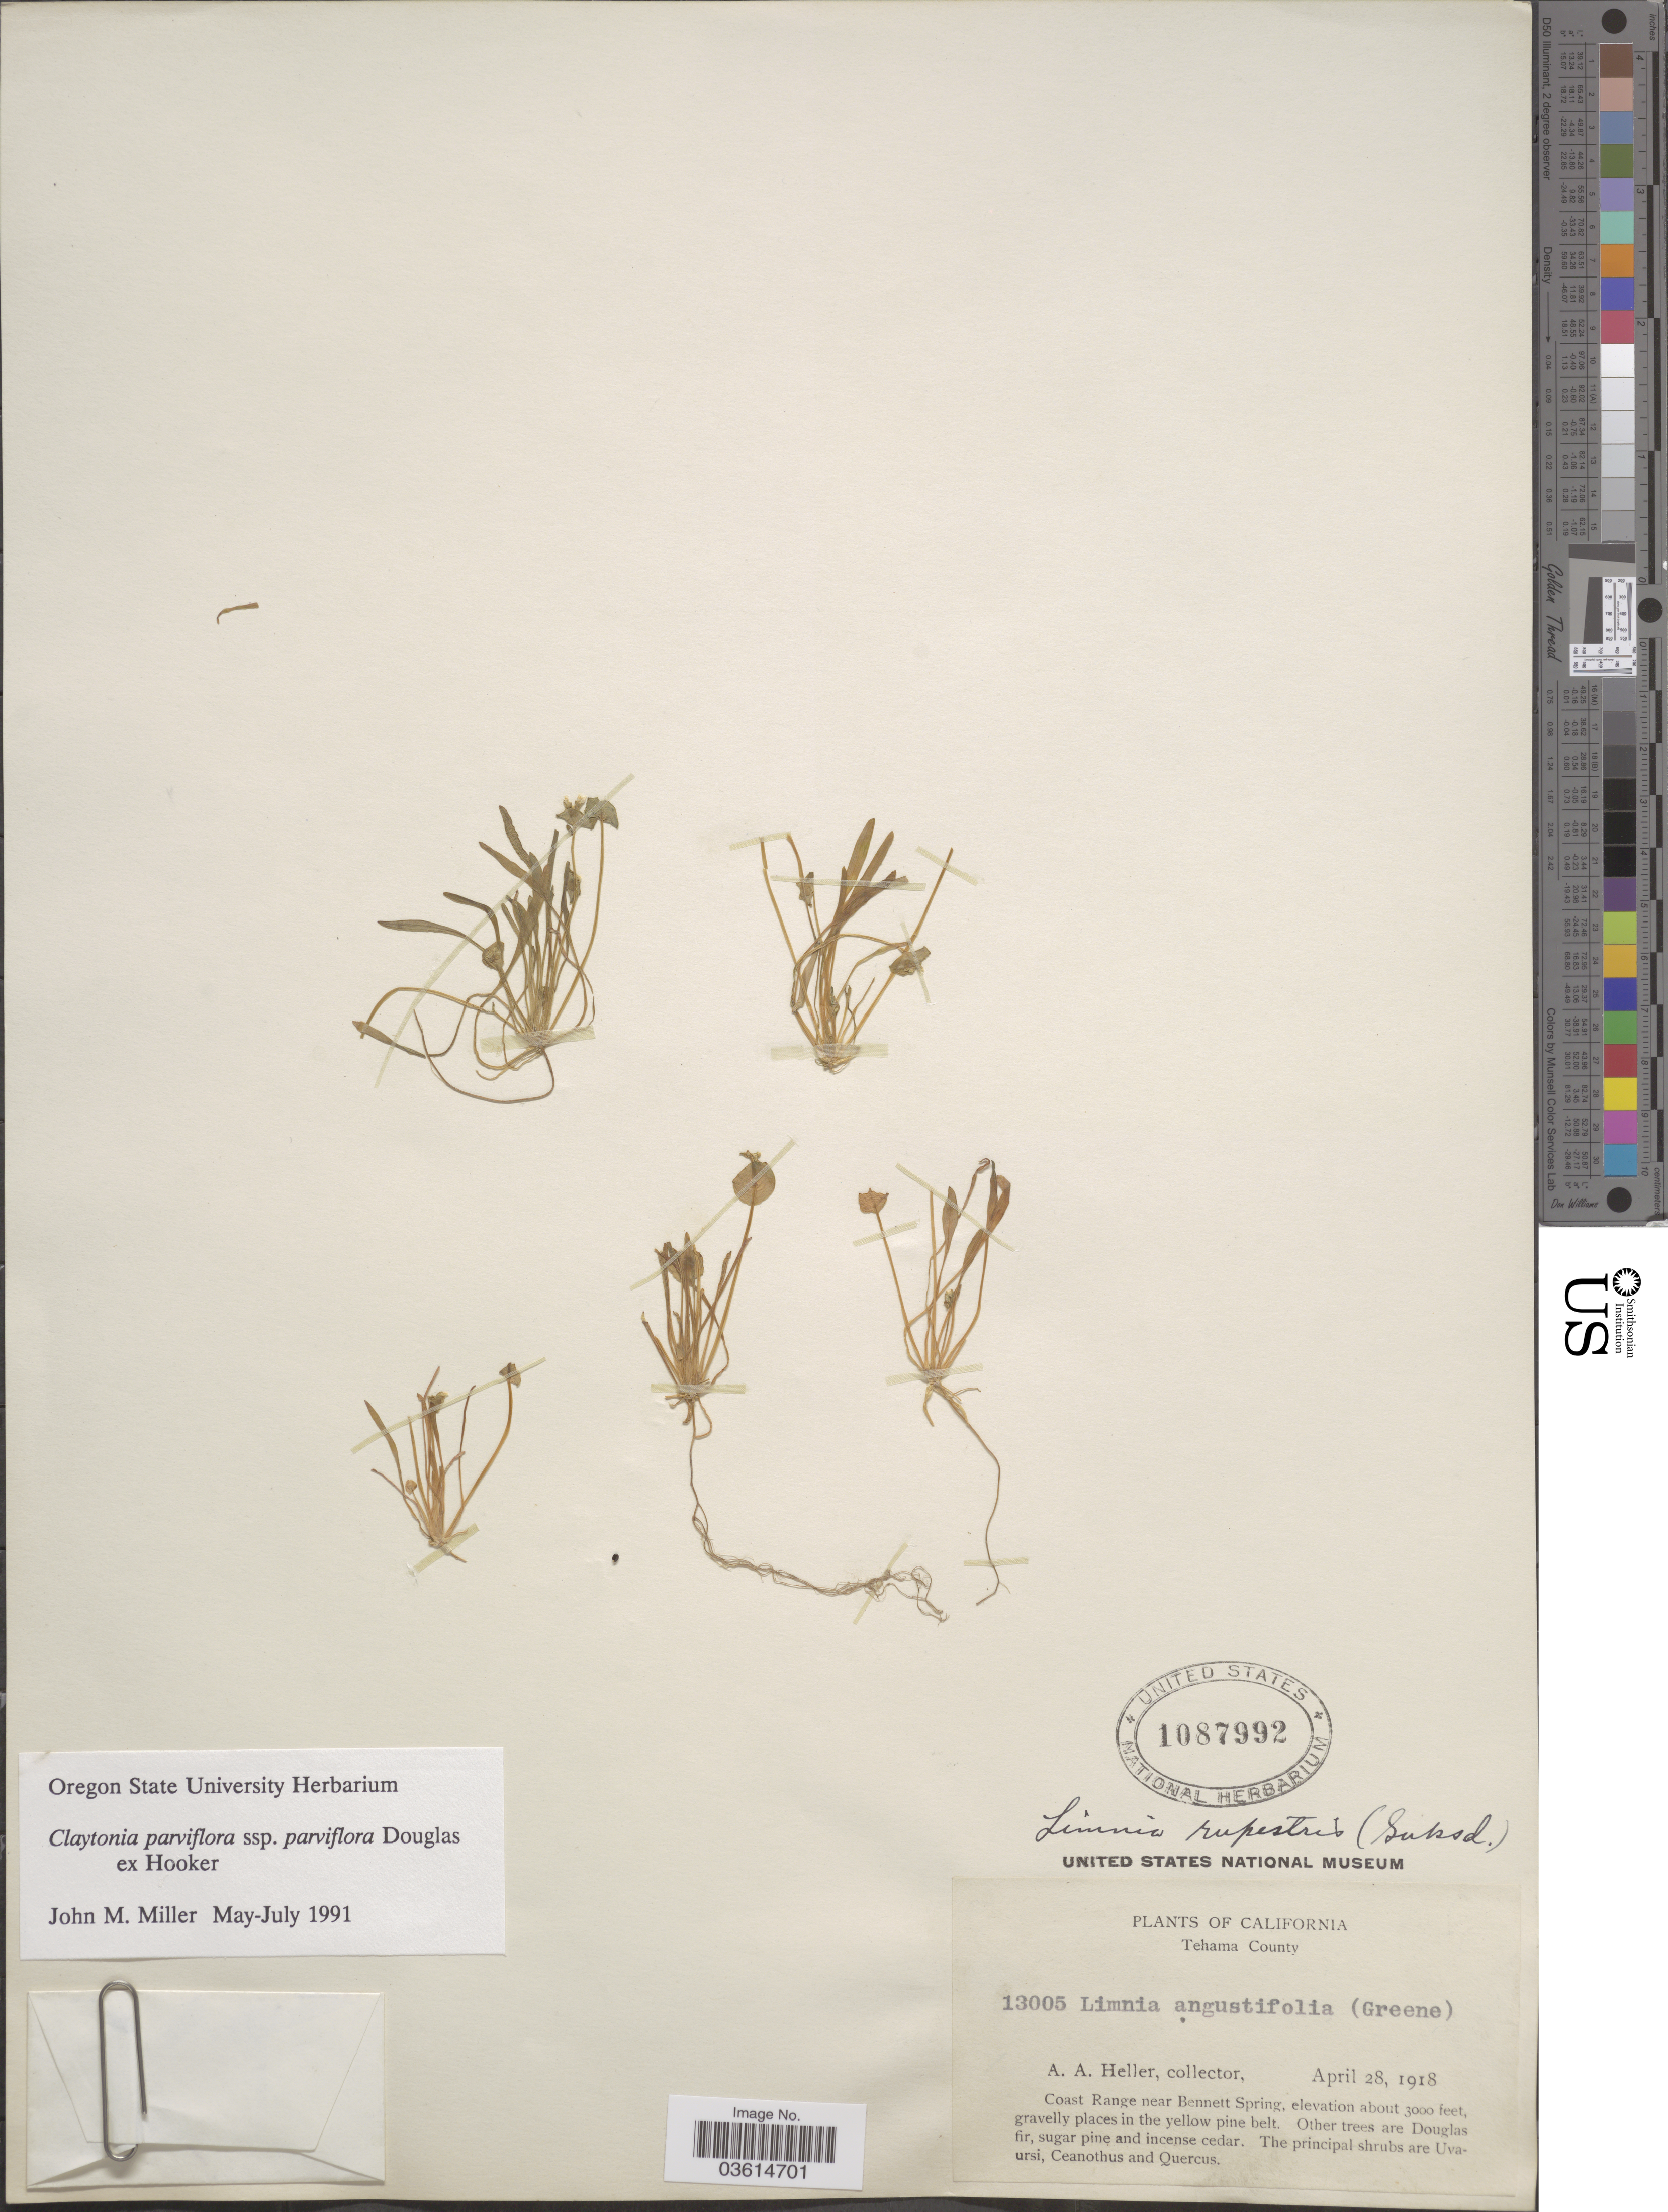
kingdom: Plantae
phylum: Tracheophyta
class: Magnoliopsida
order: Caryophyllales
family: Montiaceae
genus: Claytonia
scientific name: Claytonia parviflora subsp. parviflora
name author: Douglas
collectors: A. A. Heller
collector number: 13005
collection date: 1918-04-28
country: United States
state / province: California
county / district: Tehama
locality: Tehama County. Coast Range near Bennett Spring.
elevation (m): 914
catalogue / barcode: US 1087992